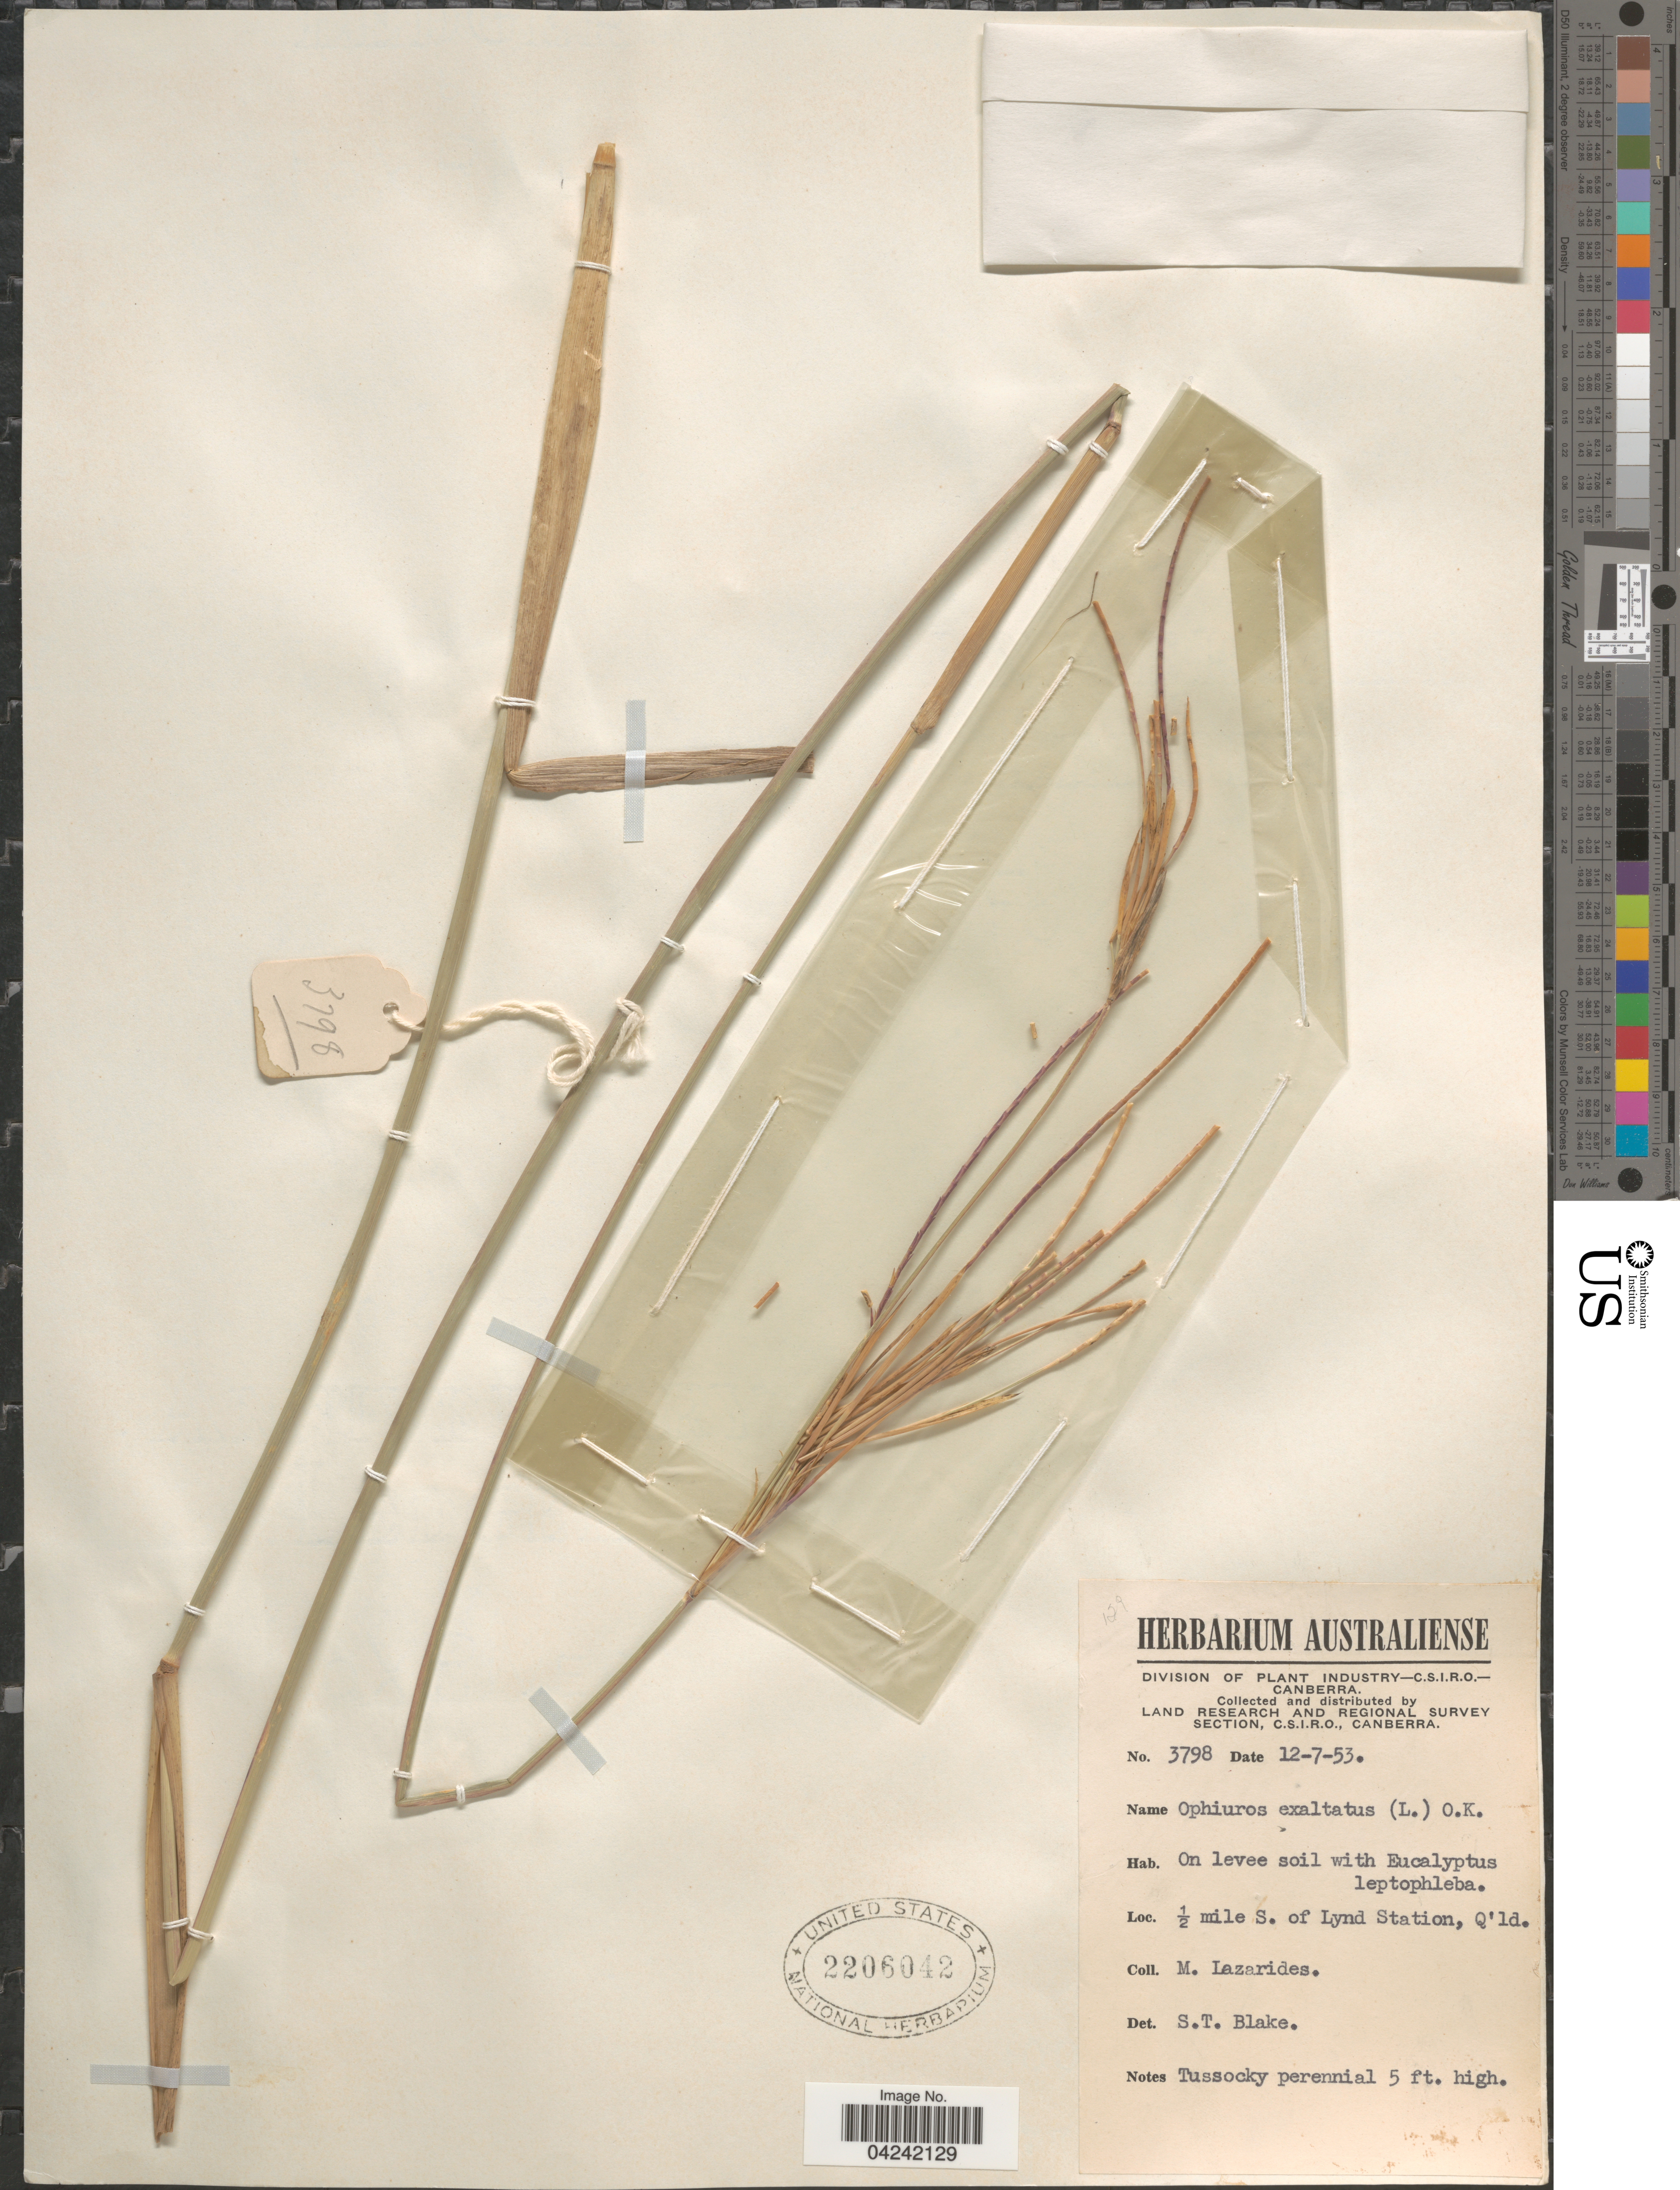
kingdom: Plantae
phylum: Tracheophyta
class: Liliopsida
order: Poales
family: Poaceae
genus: Ophiuros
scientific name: Ophiuros exaltatus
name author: (L.) Kuntze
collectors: M. Lazarides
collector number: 3798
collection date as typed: Transcribed d/m/y: 12/7/53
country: Australia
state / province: Queensland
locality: Land Research And Regional Survey Section, C.S.I.R.O., Canberra. 1/2 miles S. of Lynd Station.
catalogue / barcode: US 2206042